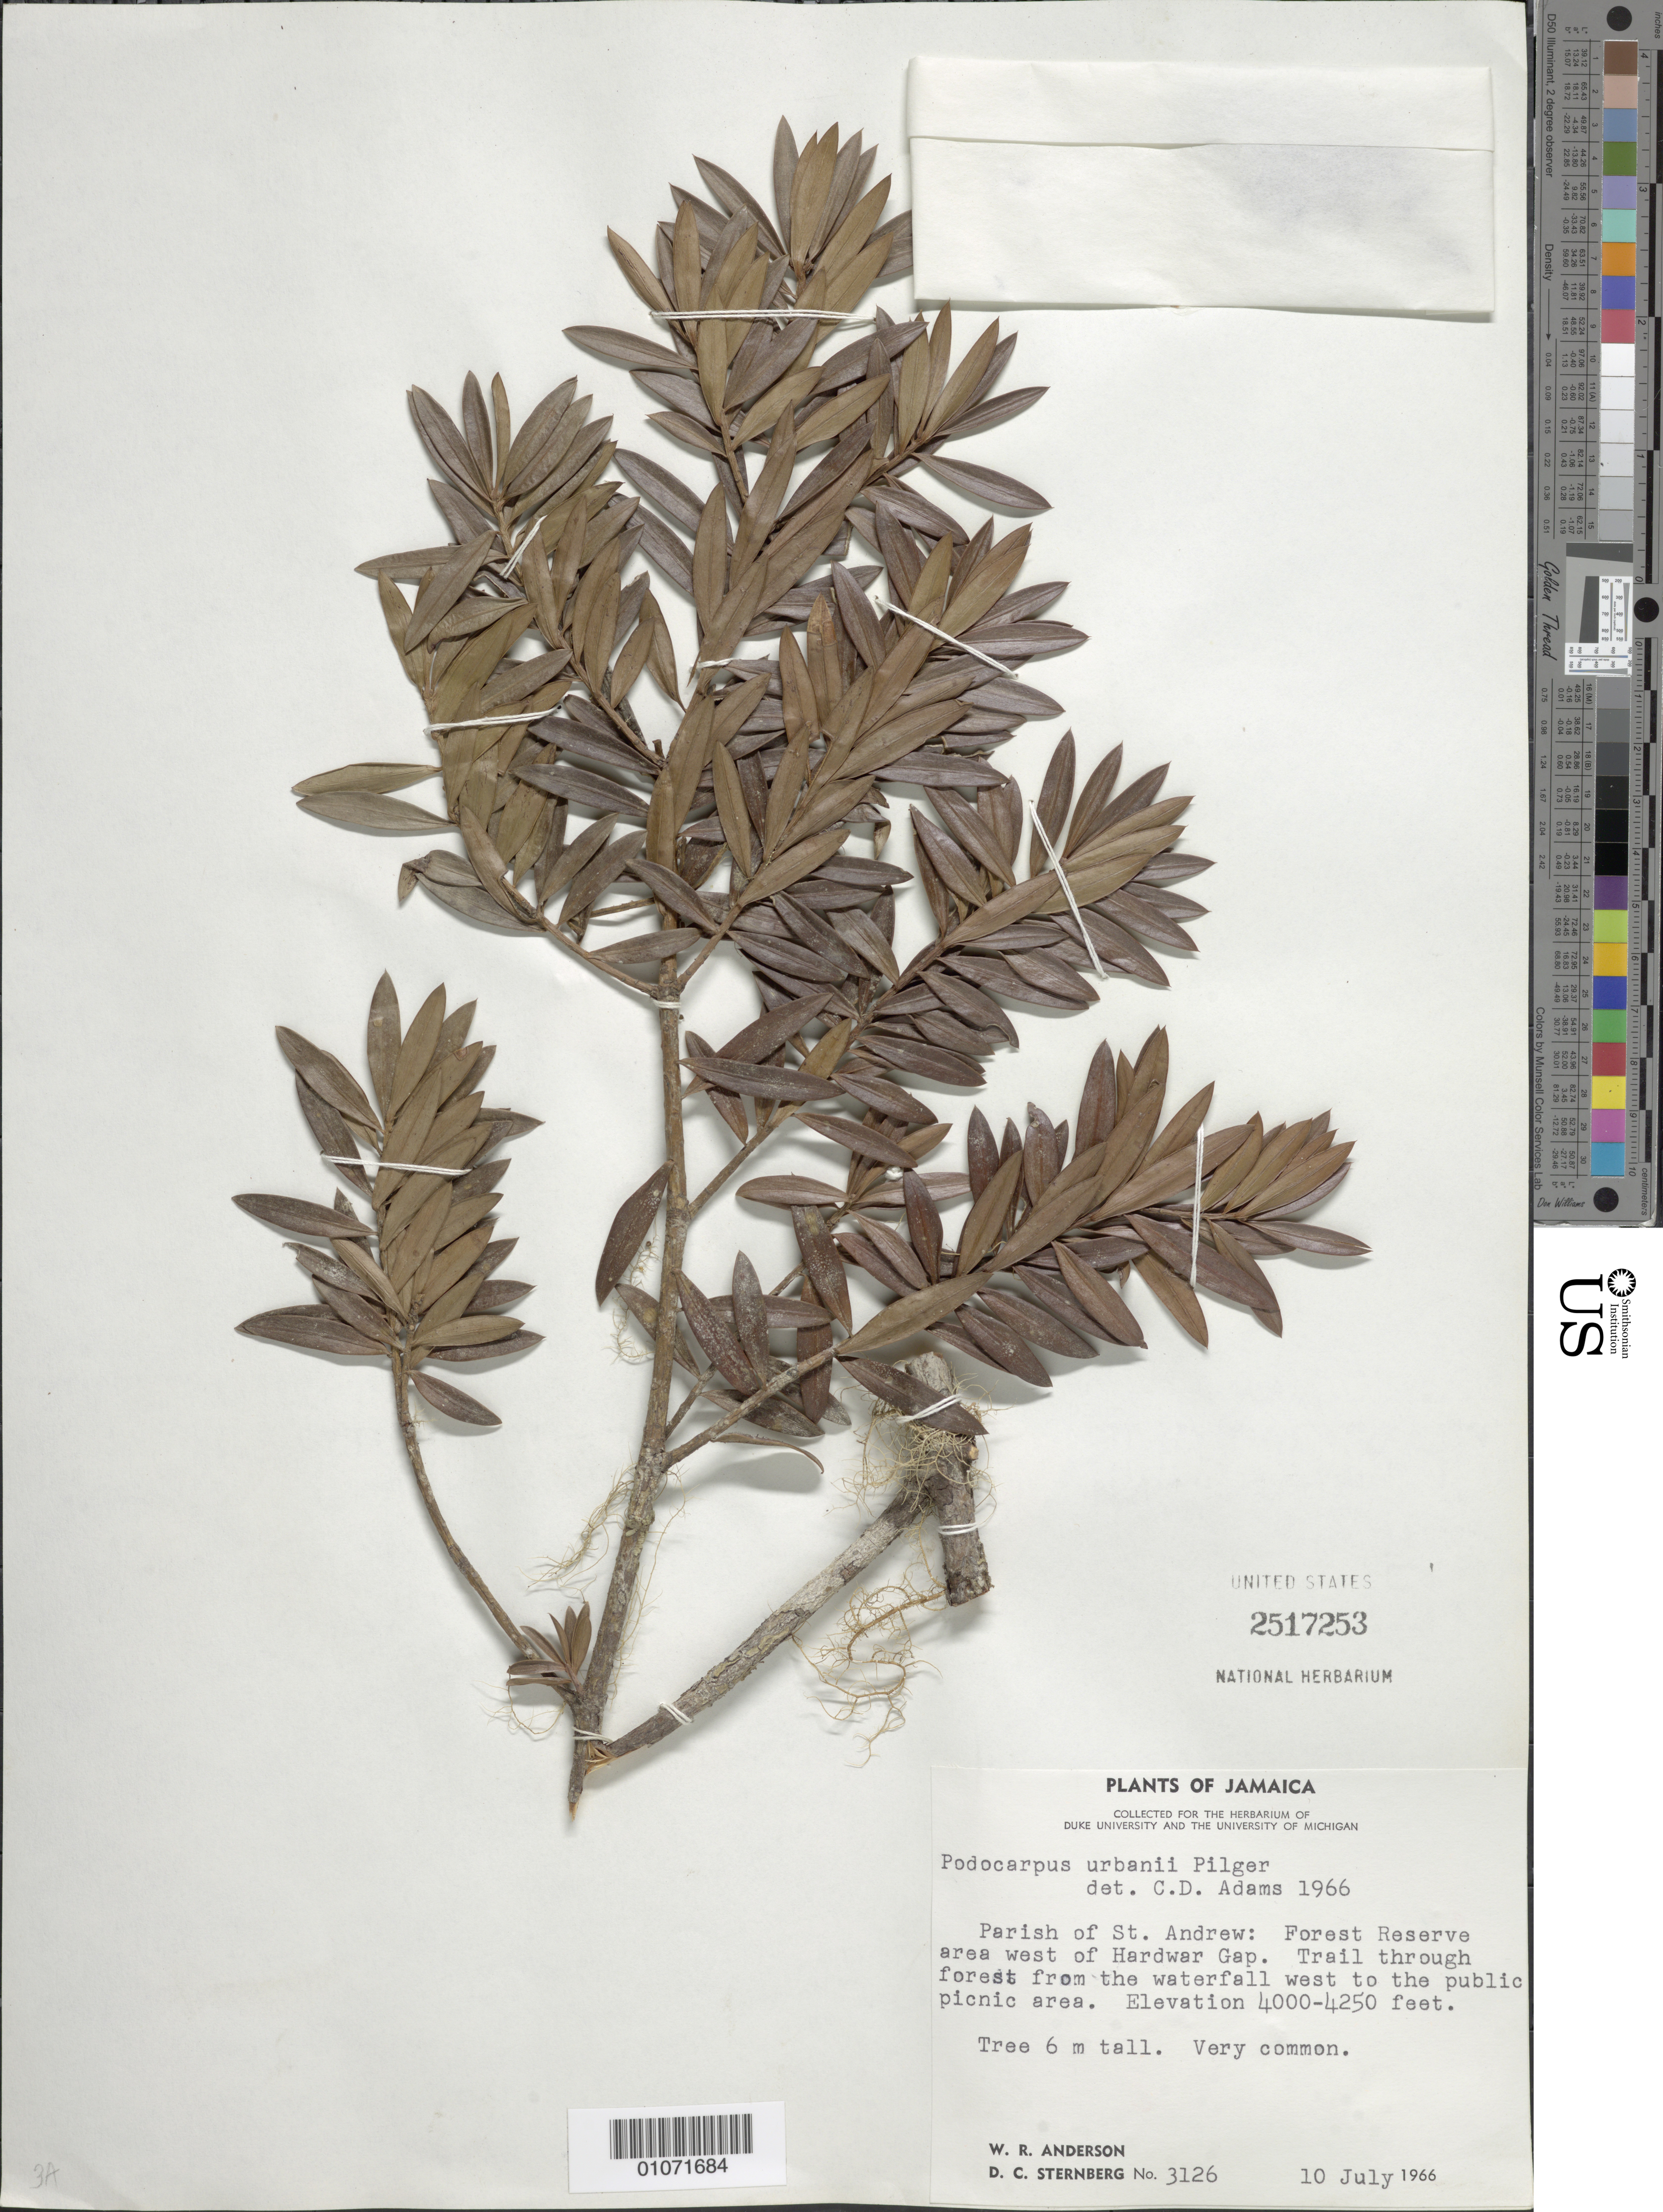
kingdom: Plantae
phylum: Tracheophyta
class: Pinopsida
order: Pinales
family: Podocarpaceae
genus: Podocarpus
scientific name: Podocarpus urbani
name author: Pilg.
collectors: W. R. Anderson & D. Sternberg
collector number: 3126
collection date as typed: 10 Jul 1966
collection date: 1966-07-10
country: Jamaica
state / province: Saint Andrew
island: Jamaica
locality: Parish of St. Andrew: Forest Reserve area west of Hardwar Gap. Trail through forest from the waterfall west to the public picnic area.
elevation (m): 1219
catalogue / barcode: US 2517253